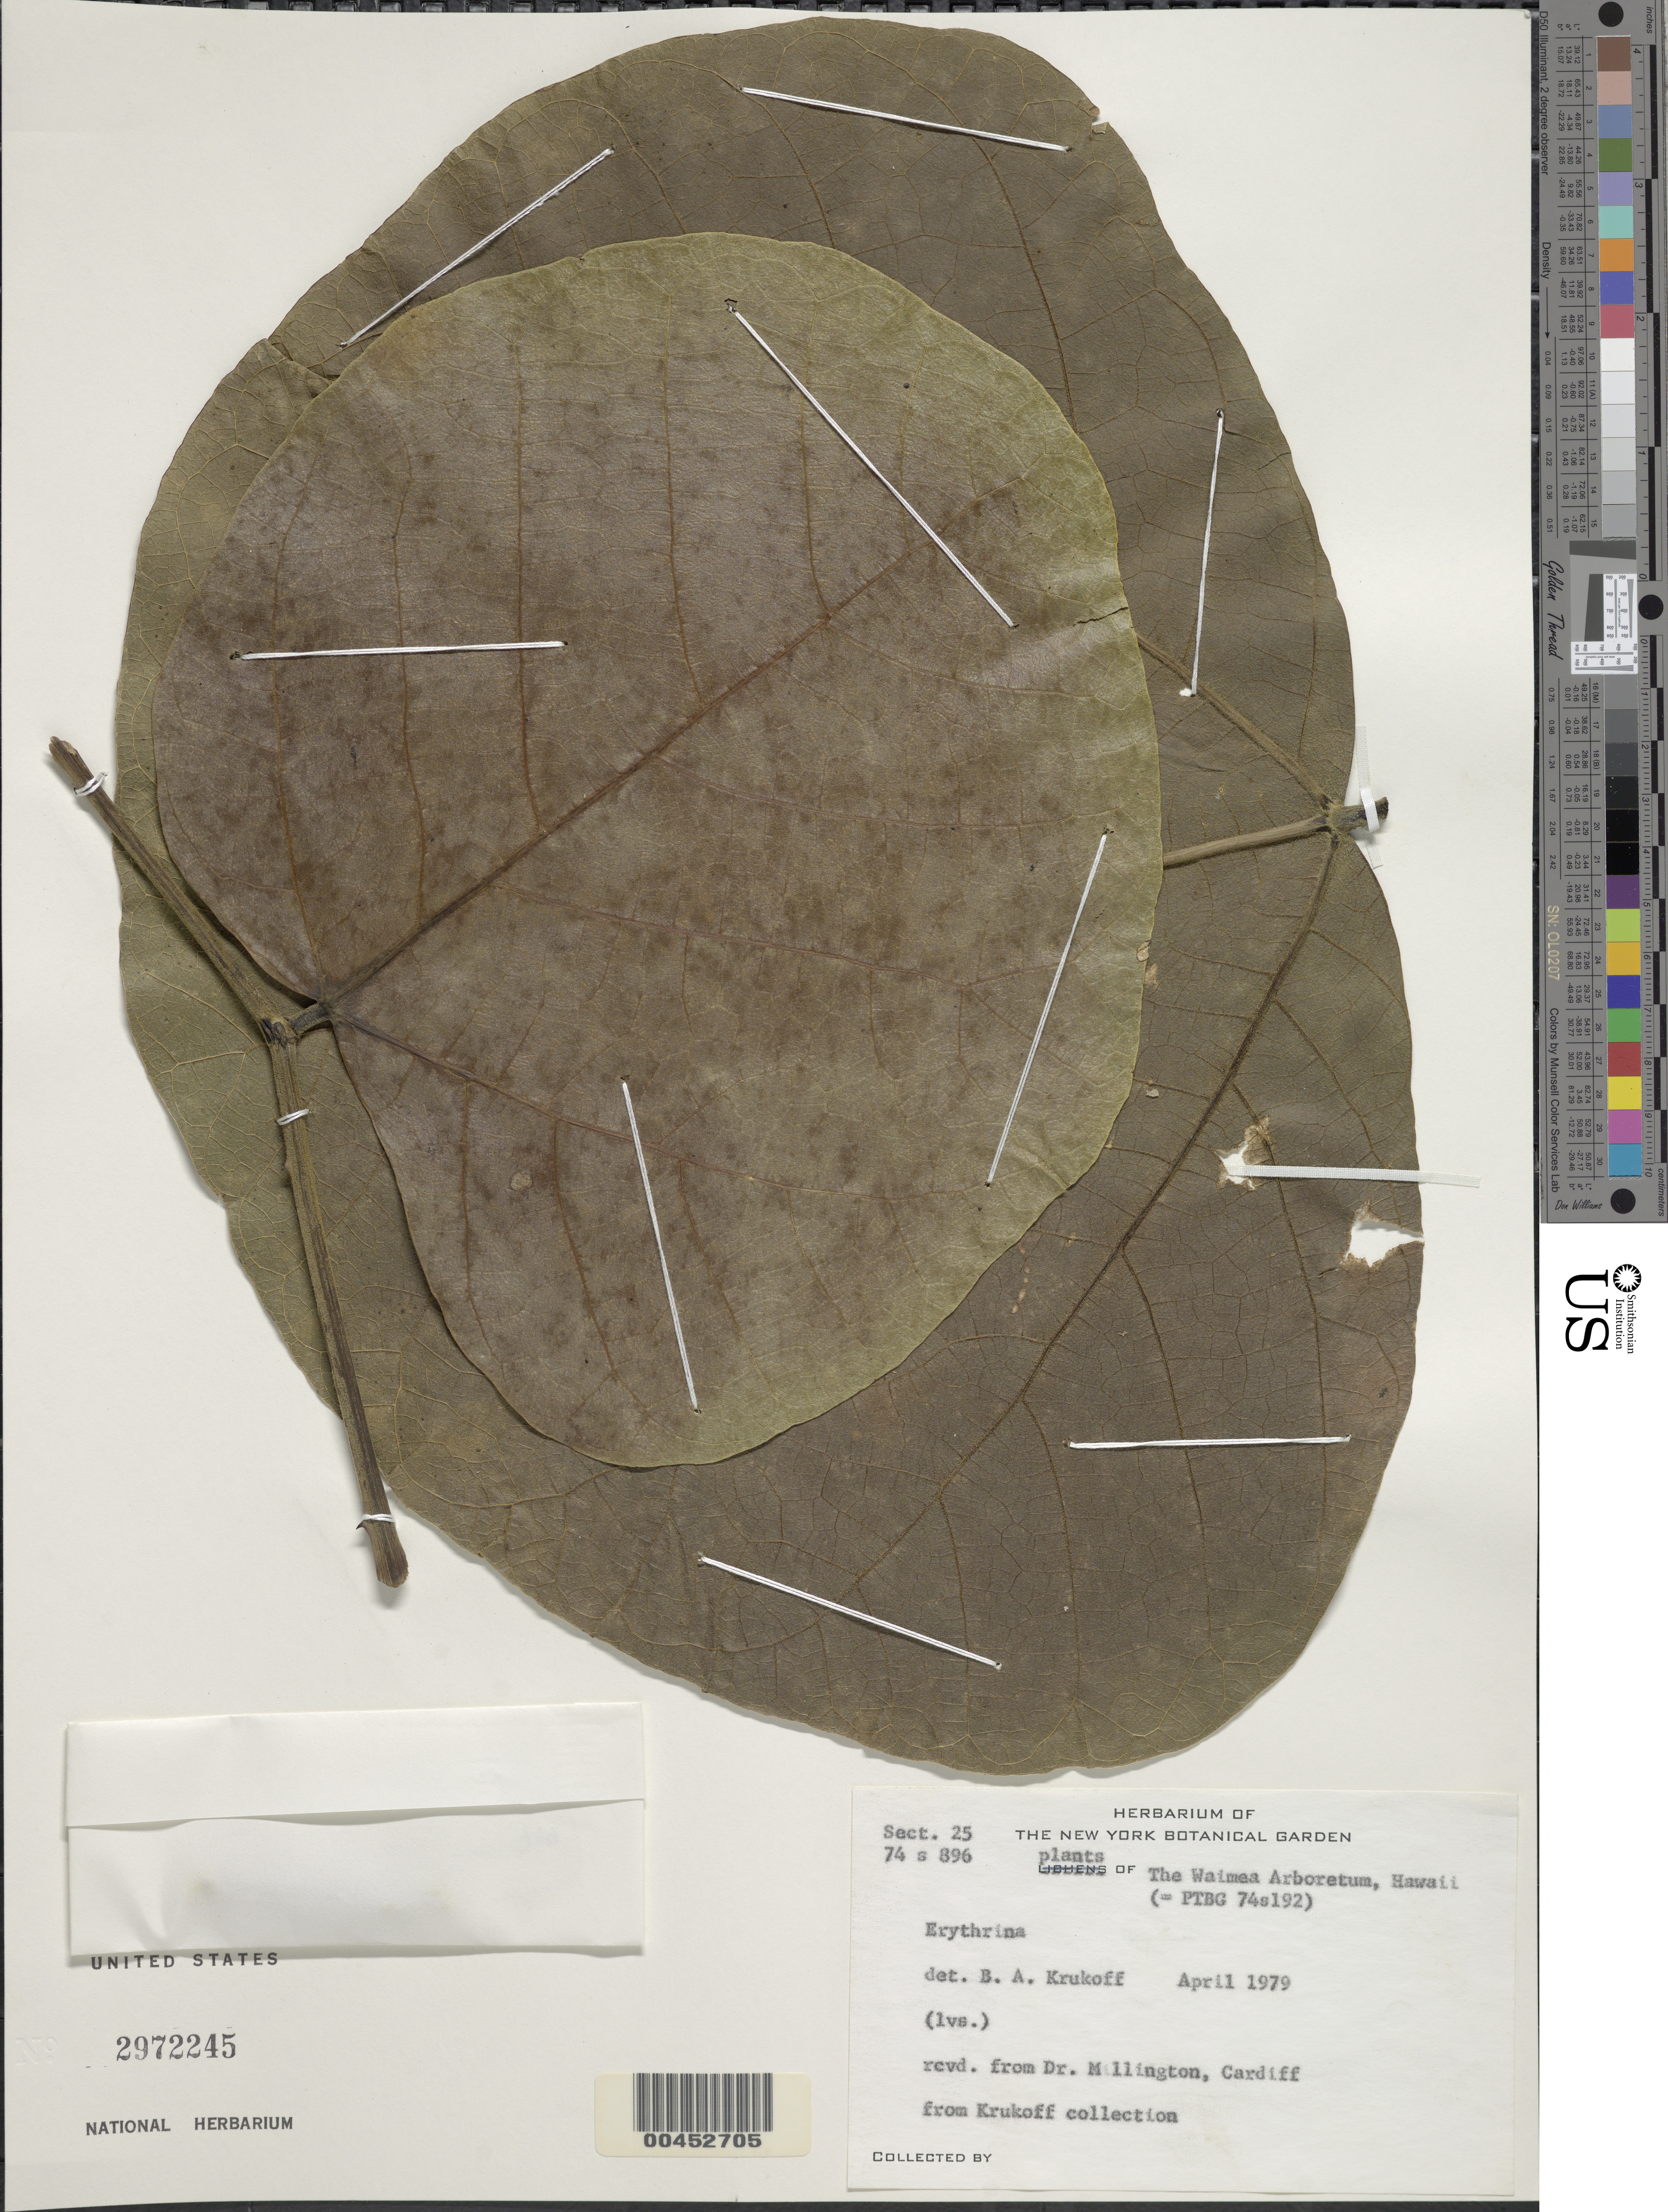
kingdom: Plantae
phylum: Tracheophyta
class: Magnoliopsida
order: Fabales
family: Fabaceae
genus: Erythrina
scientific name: Erythrina sp.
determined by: Krukoff, B. A.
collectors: -. Millington & Cardiff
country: United States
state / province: Hawaii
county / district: Hawaii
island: Hawaii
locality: The Waimea Arboretum, Sect 25, 74 s 896, (=PTBG 74a192)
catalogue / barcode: US 2972245